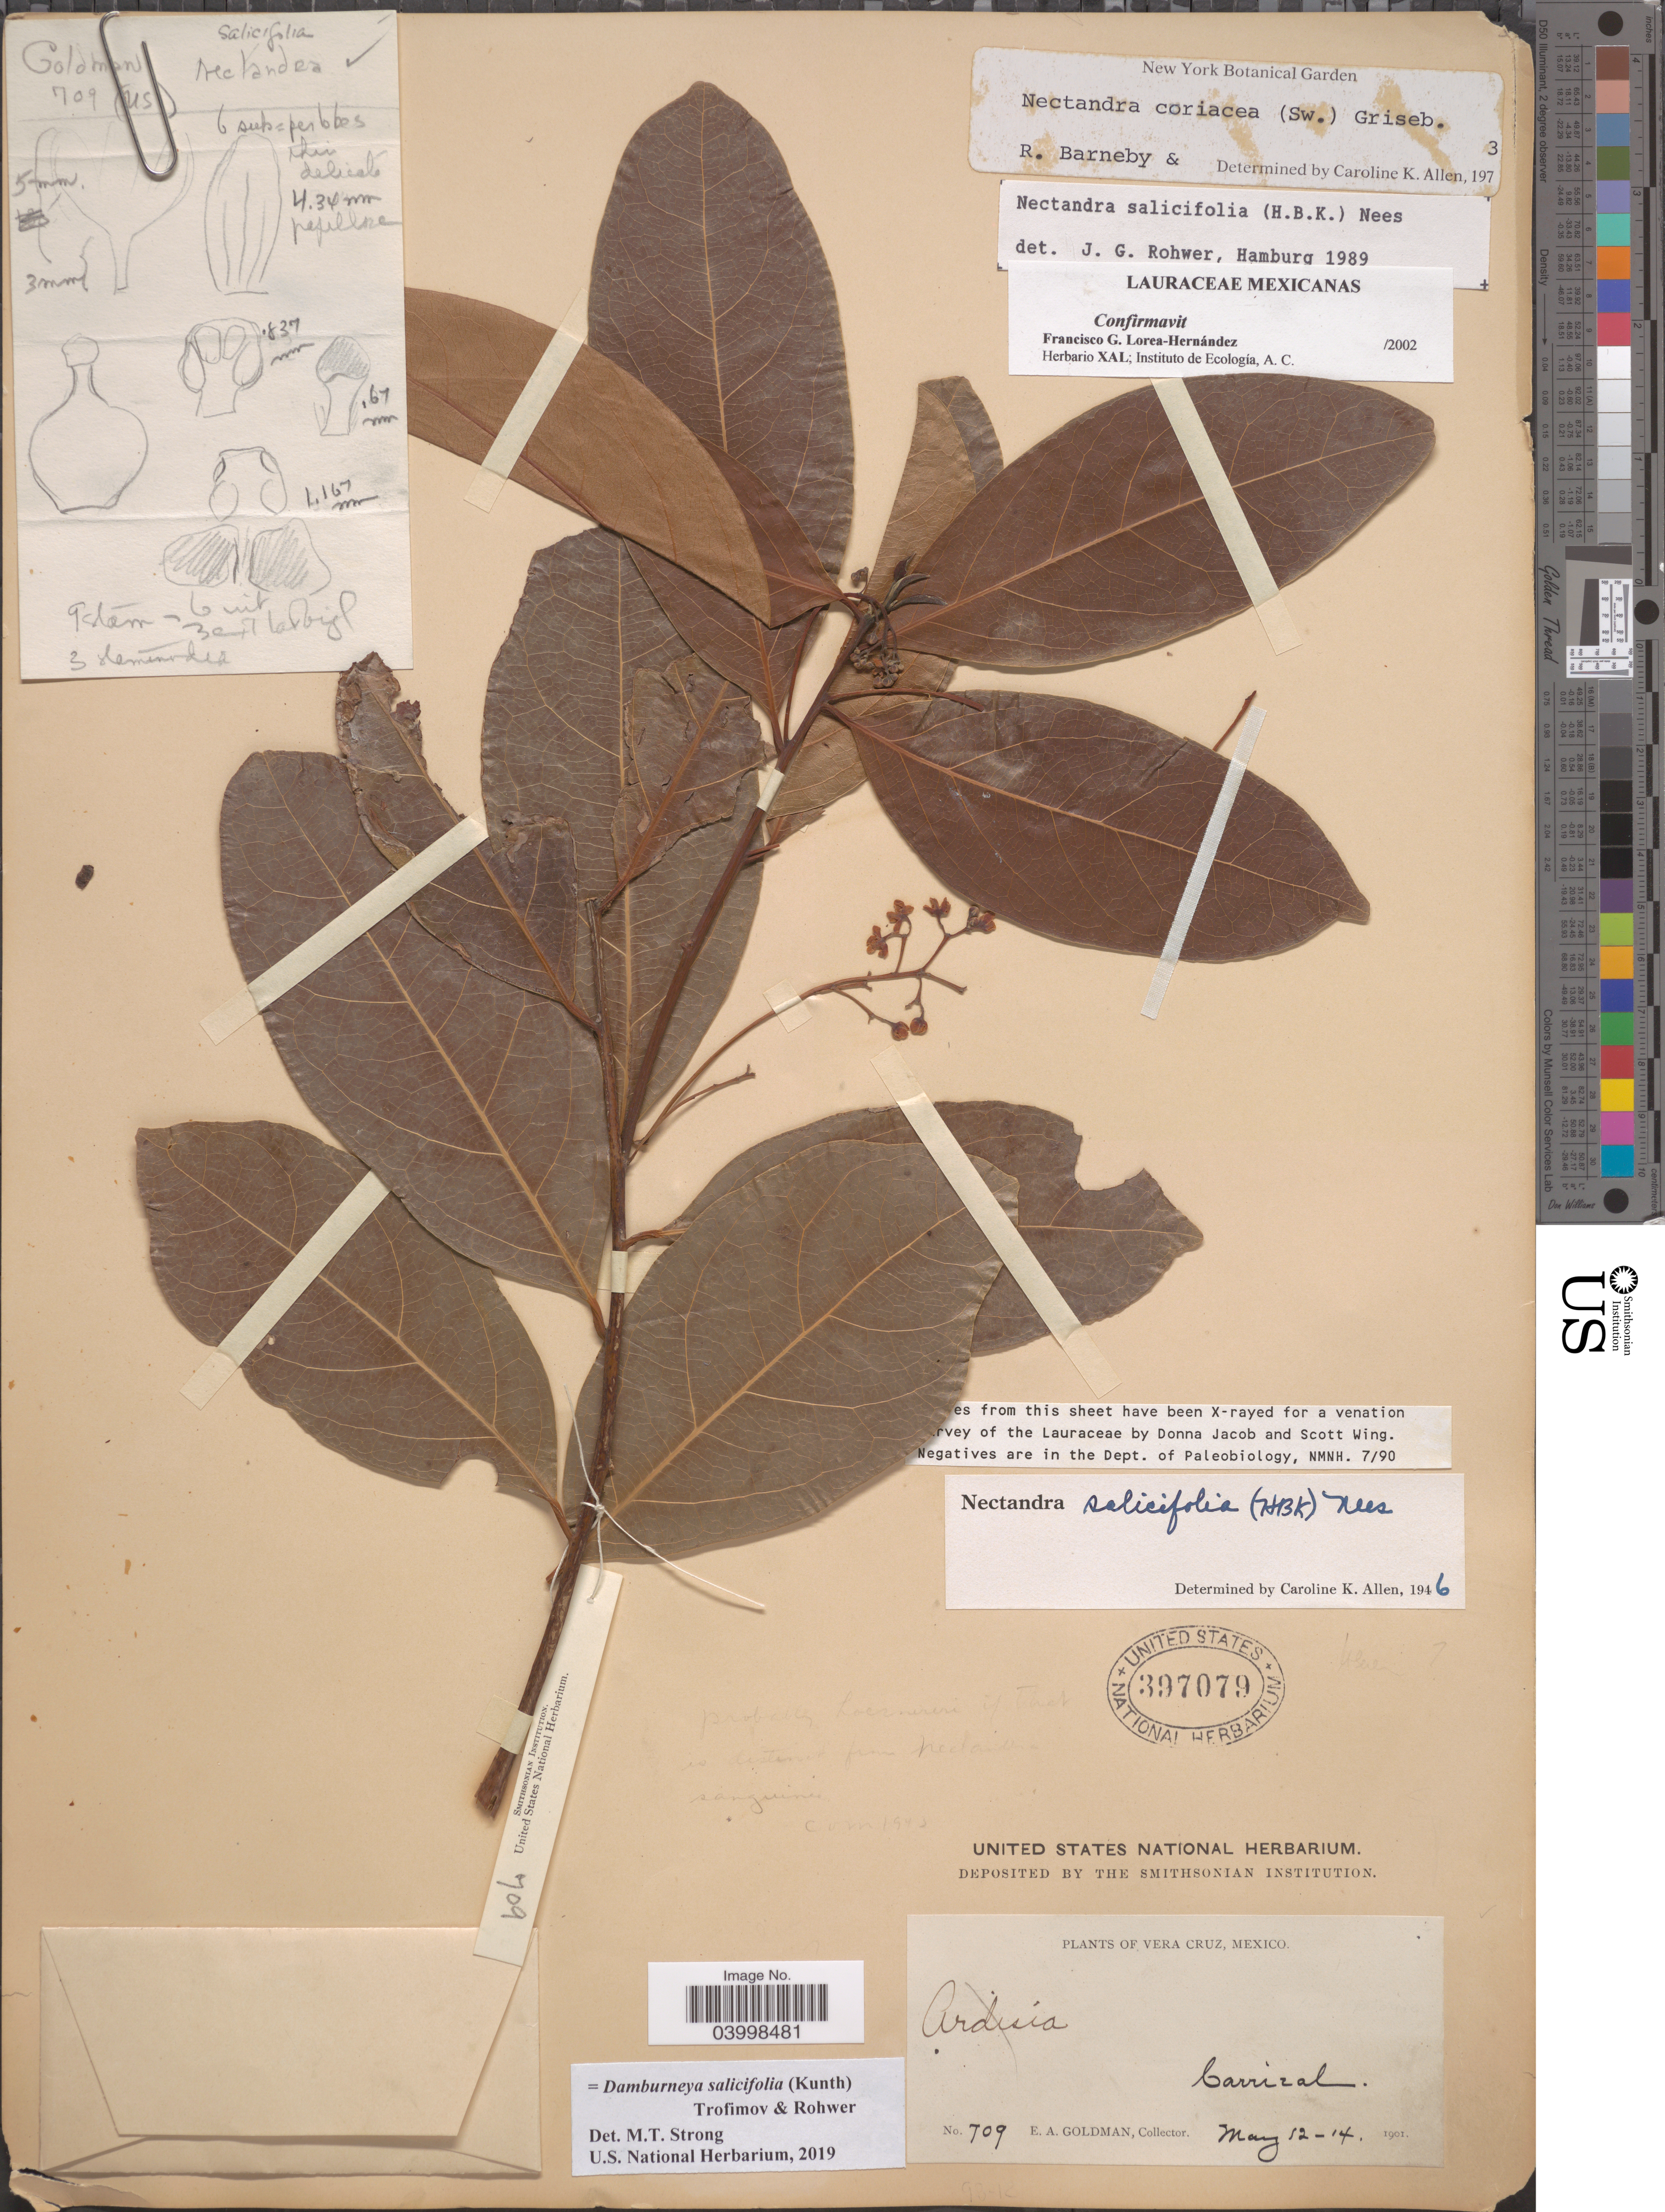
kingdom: Plantae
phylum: Tracheophyta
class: Magnoliopsida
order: Laurales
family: Lauraceae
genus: Damburneya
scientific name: Damburneya salicifolia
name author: (Kunth) Trofimov & Rohwer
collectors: E. A. Goldman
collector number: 709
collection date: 1901-05-12/1901-05-14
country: Mexico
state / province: Veracruz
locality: Vera Cruz. Carrizal.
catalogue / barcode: US 397079